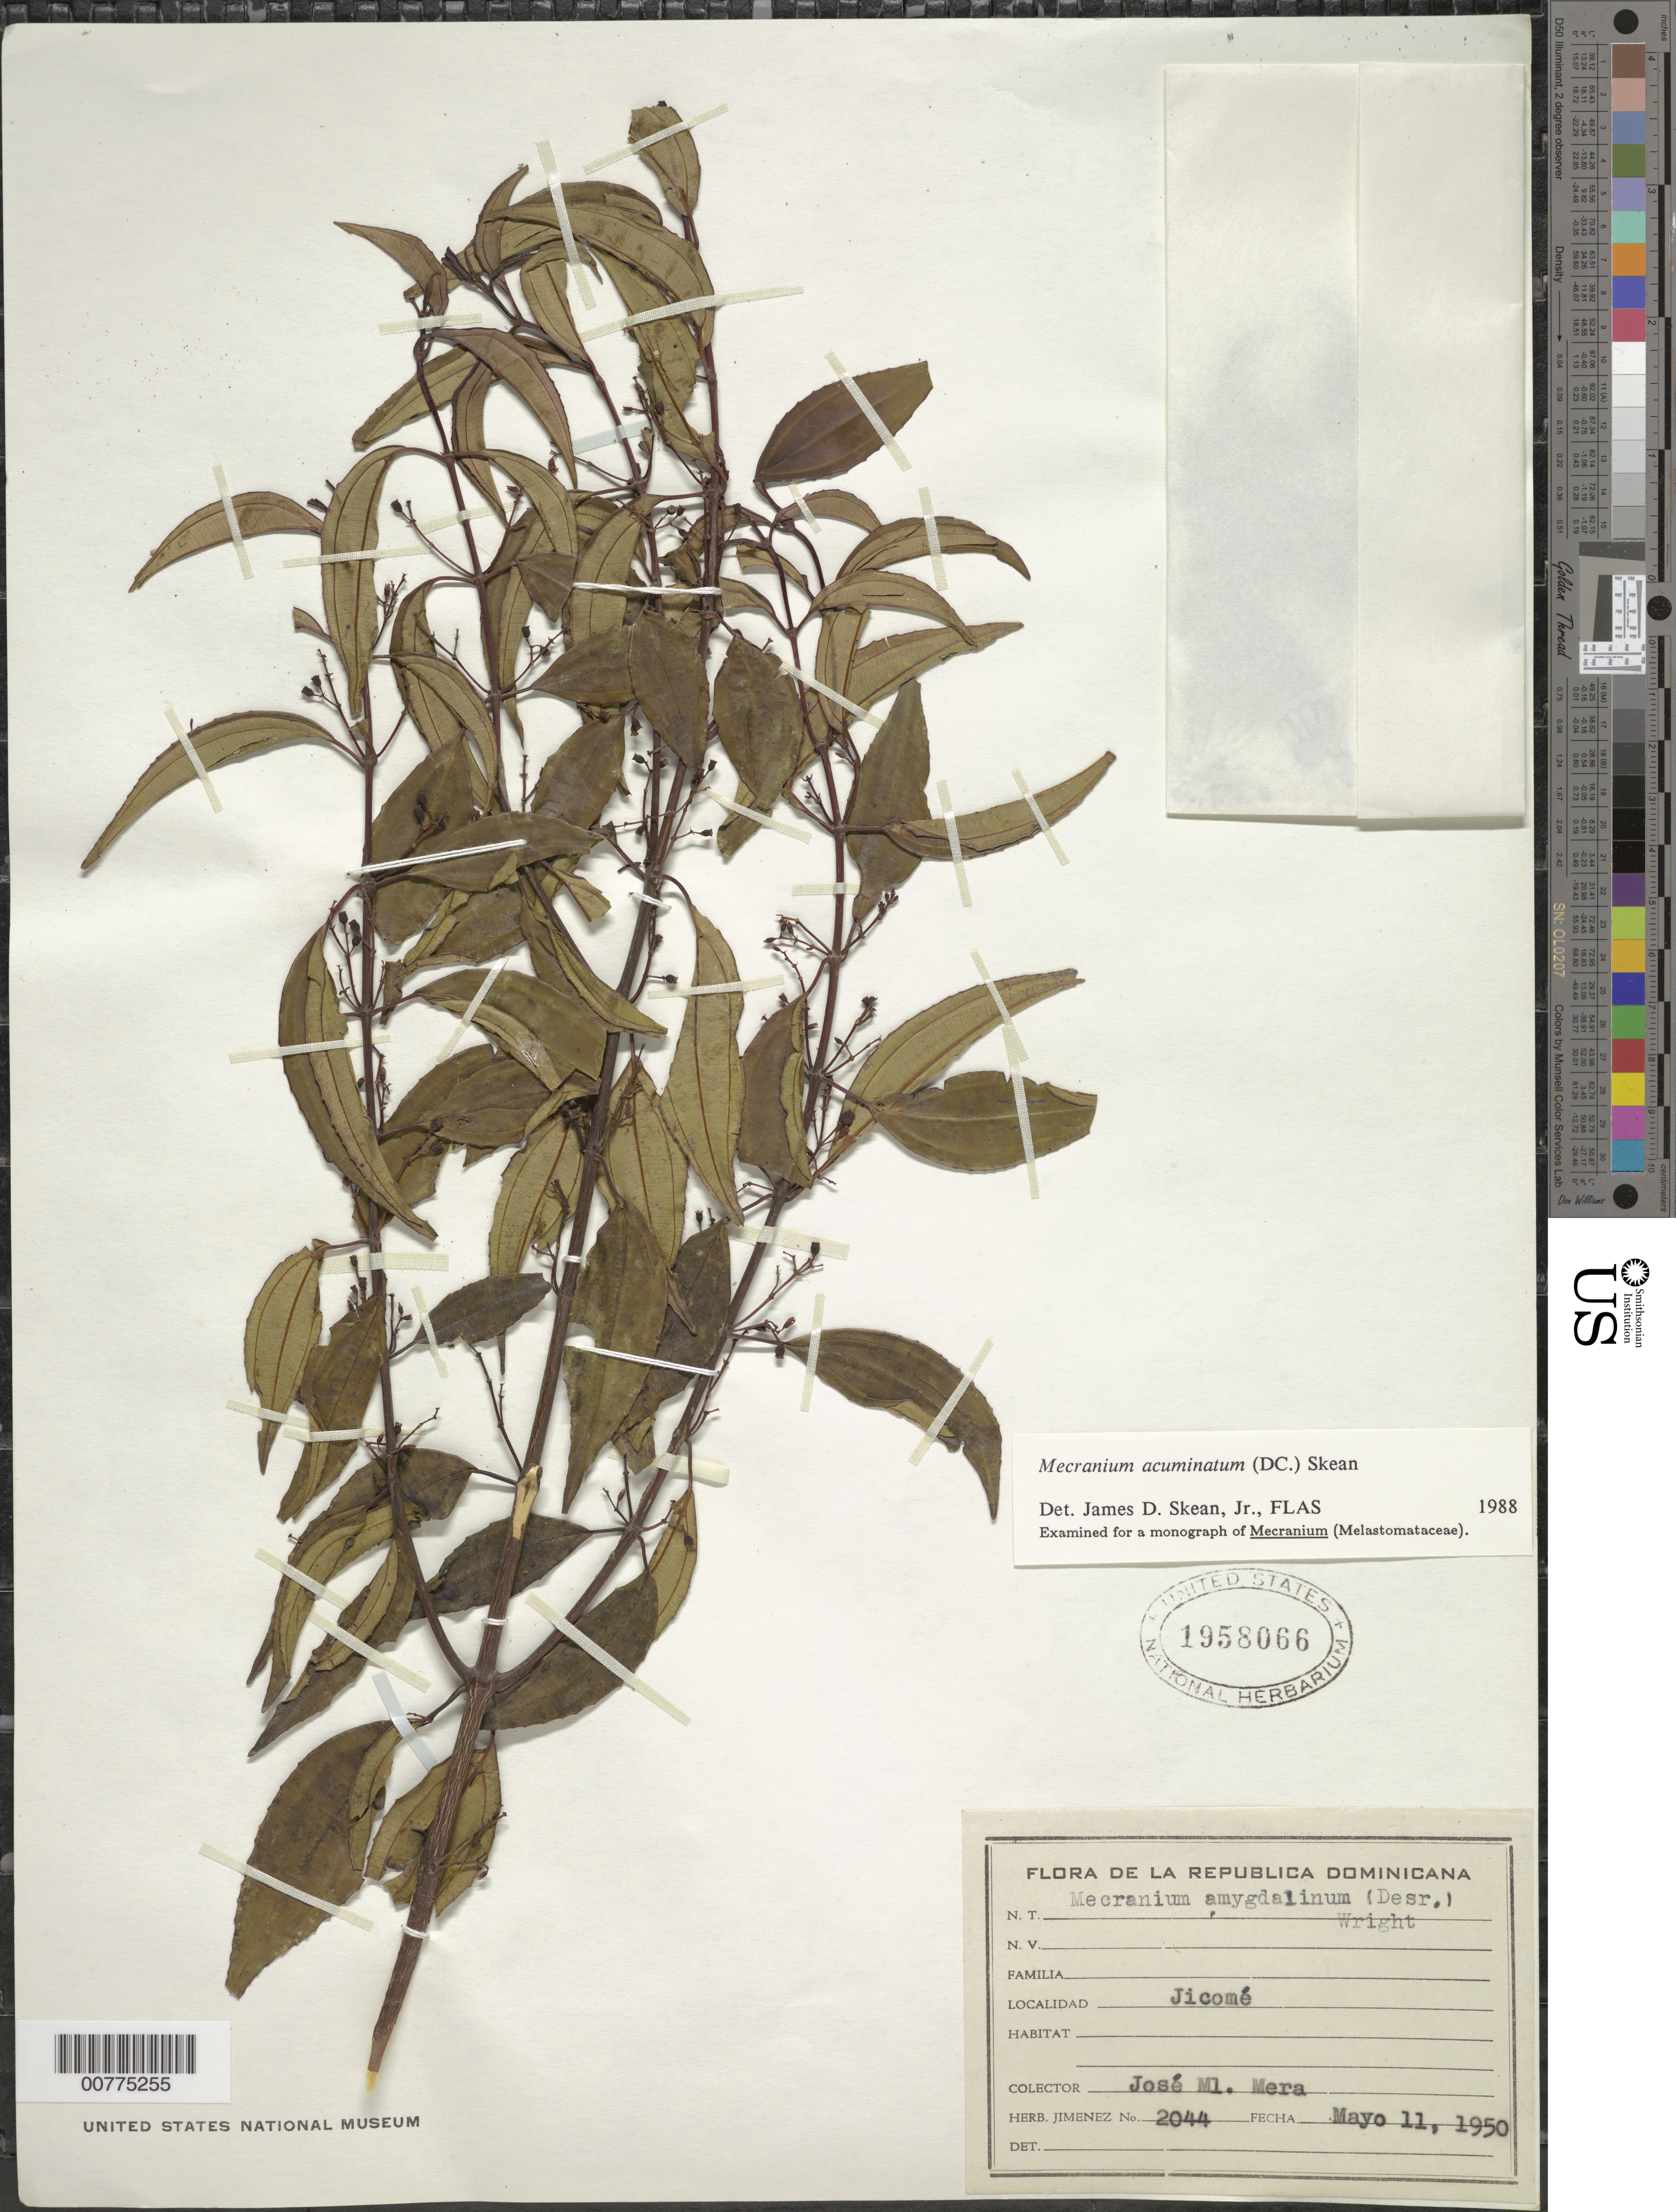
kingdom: Plantae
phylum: Tracheophyta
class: Magnoliopsida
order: Myrtales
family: Melastomataceae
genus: Mecranium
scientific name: Mecranium acuminatum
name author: (DC.) Skean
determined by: Skean, J. D., Jr.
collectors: J. Mera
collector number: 2044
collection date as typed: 11 May 1950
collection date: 1950-05-11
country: Dominican Republic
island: Hispaniola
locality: Jicomé.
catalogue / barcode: US 1958066